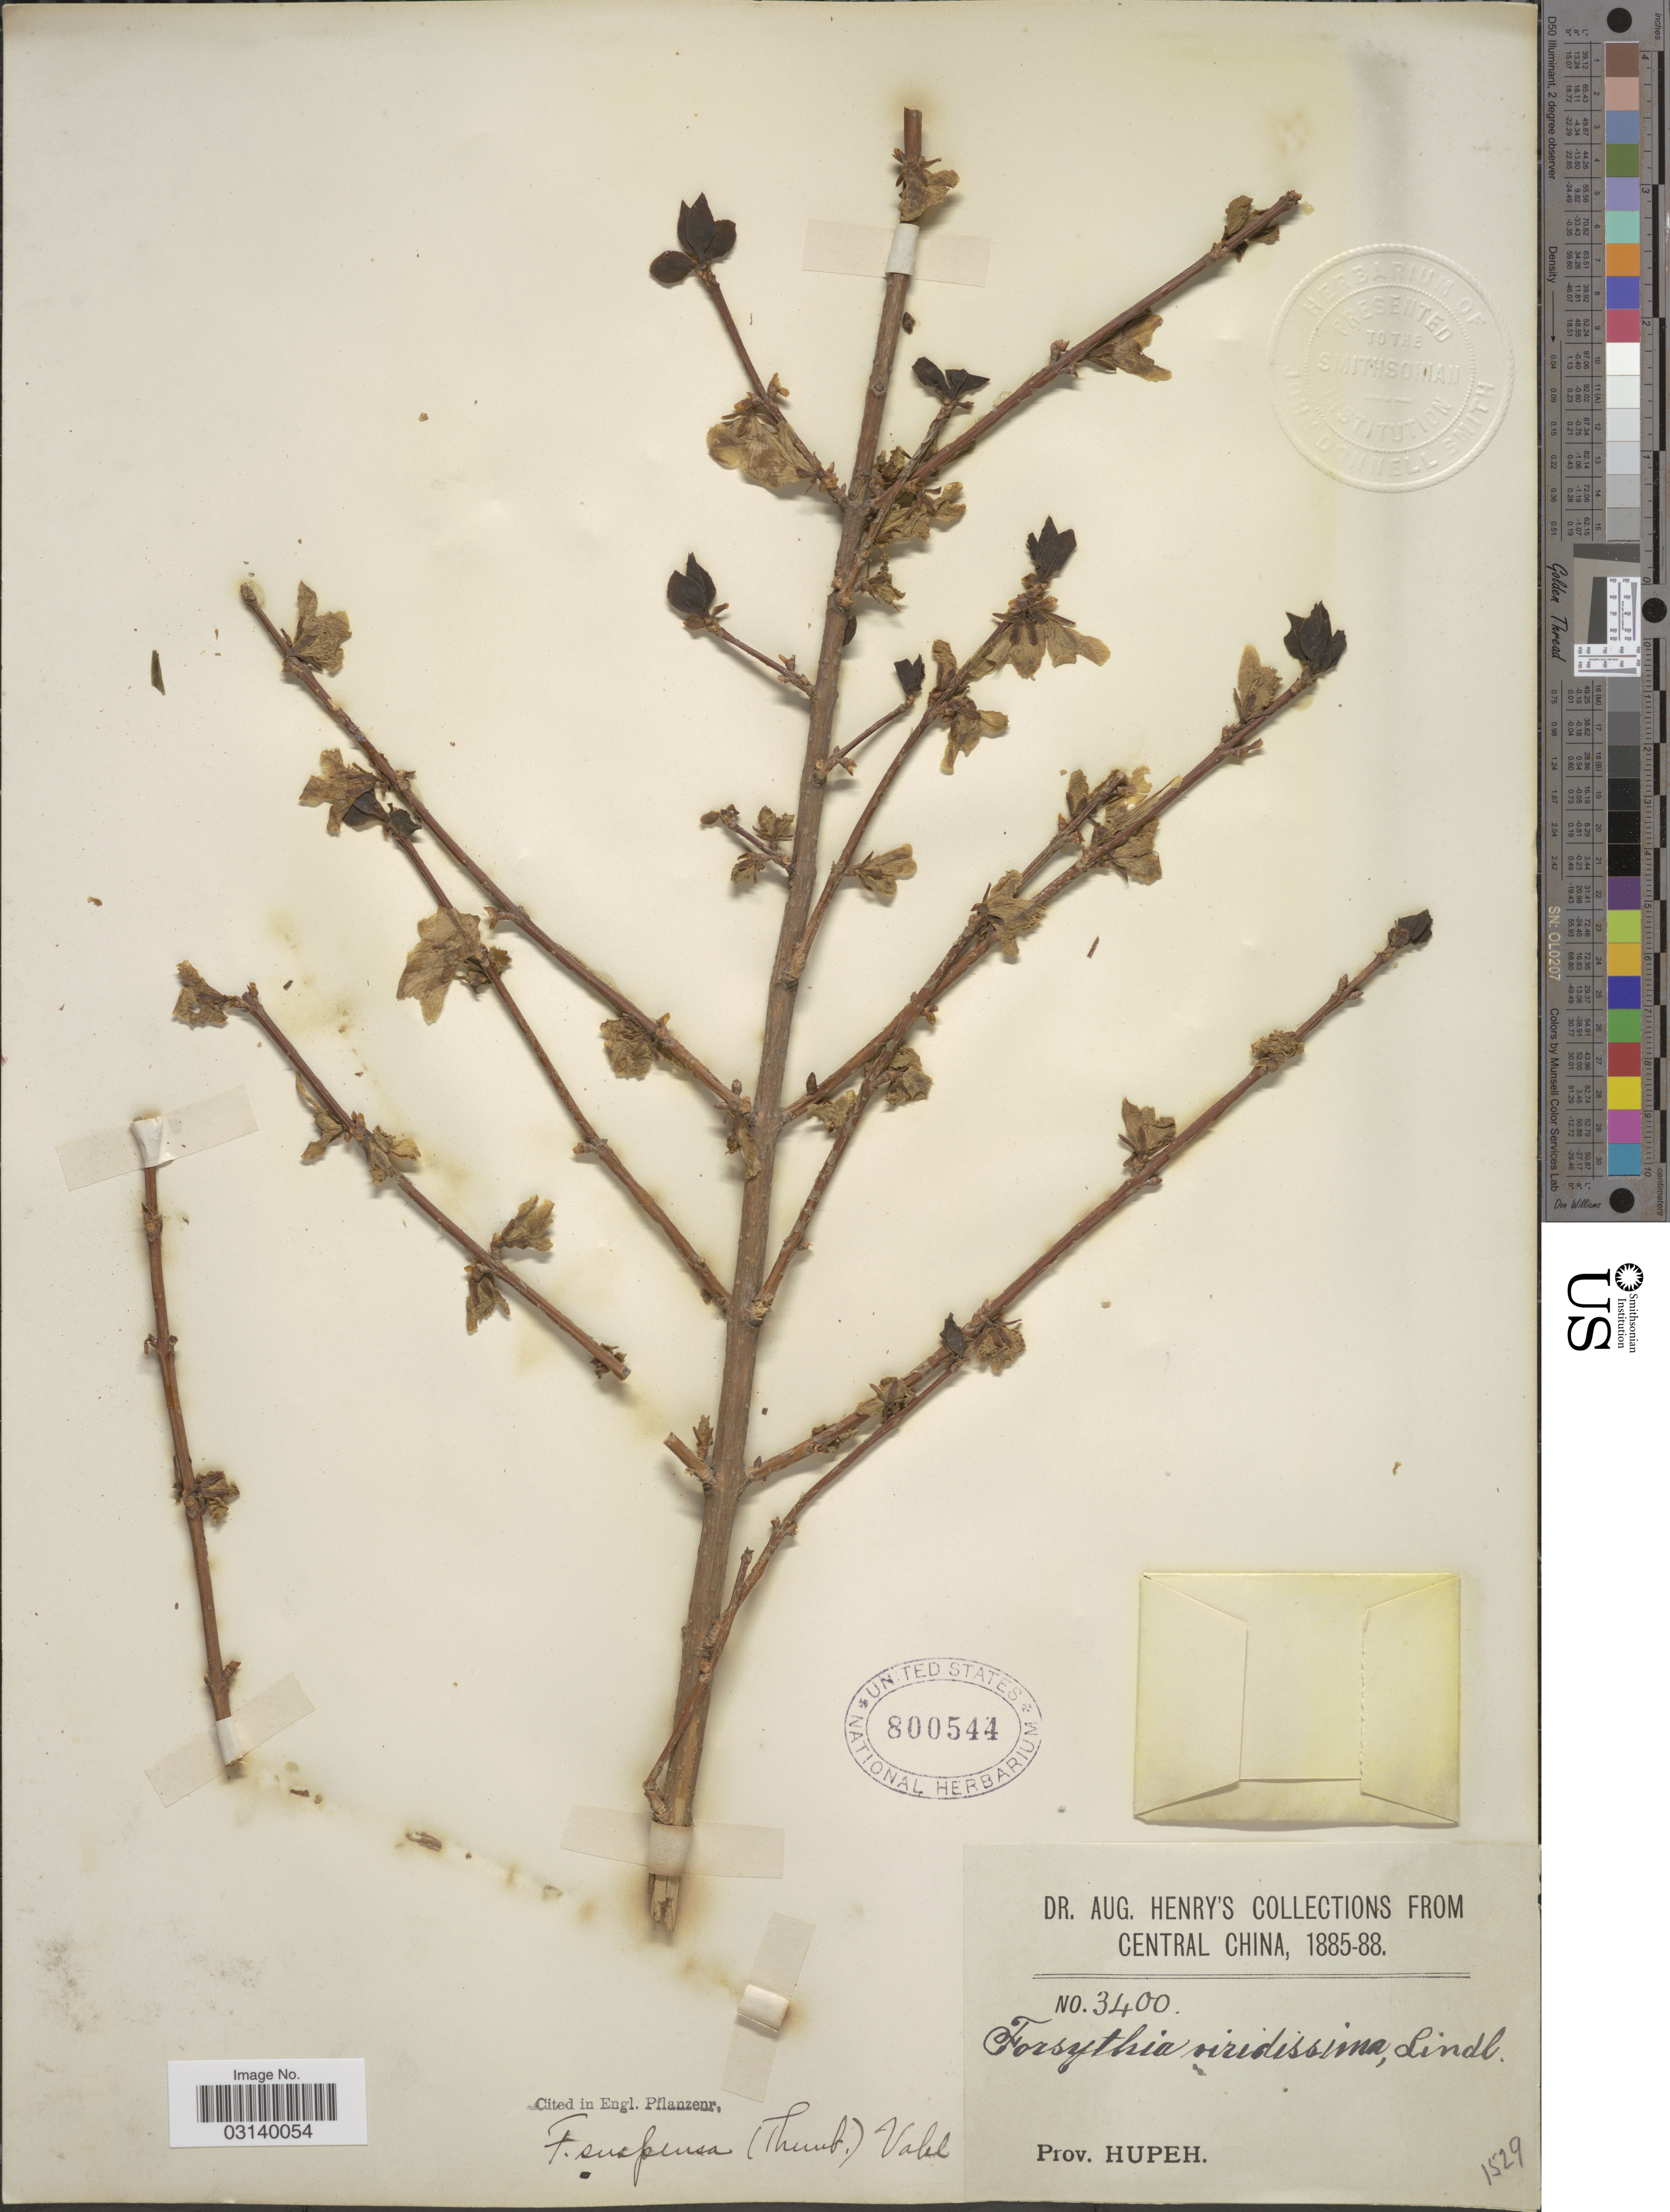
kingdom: Plantae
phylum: Tracheophyta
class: Magnoliopsida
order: Lamiales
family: Oleaceae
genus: Forsythia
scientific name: Forsythia suspensa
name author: (Thunb.) Vahl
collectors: A. Henry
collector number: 3400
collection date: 1885/1888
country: China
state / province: Hubei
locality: Central China. Prov. Hupeh.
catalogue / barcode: US 800544